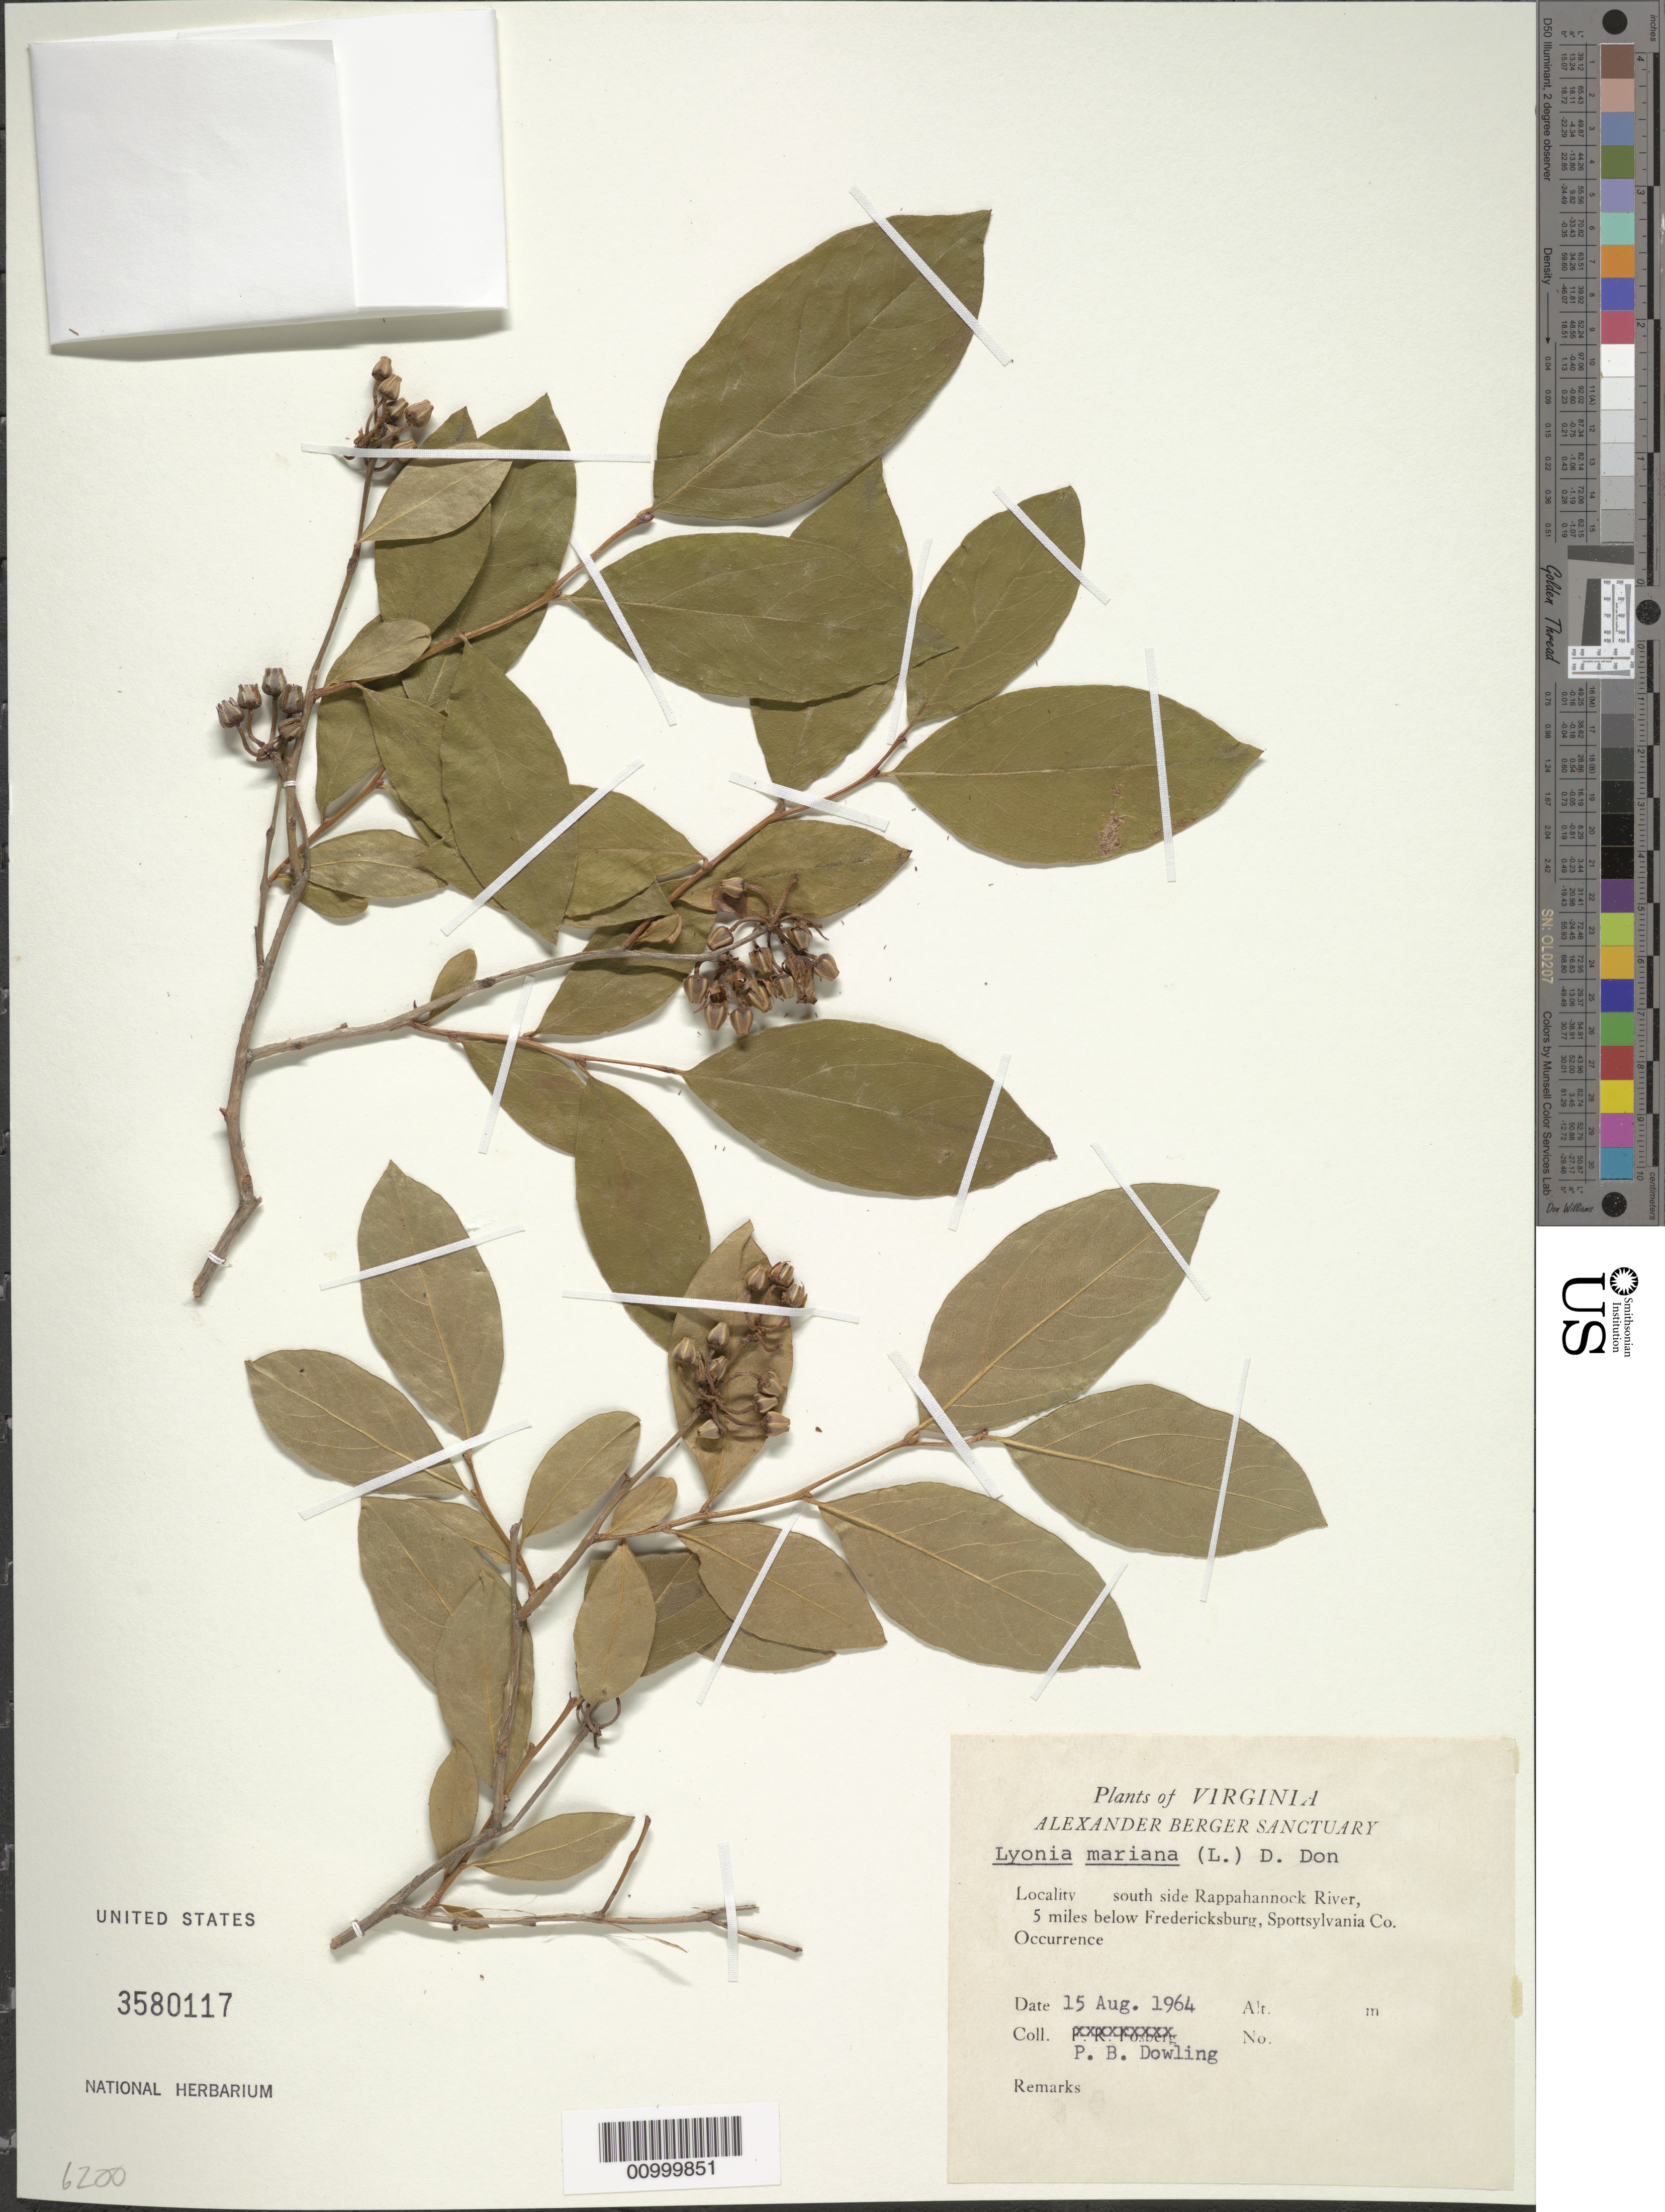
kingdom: Plantae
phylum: Tracheophyta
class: Magnoliopsida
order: Ericales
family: Ericaceae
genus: Lyonia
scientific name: Lyonia mariana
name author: (L.) D. Don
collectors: P. Dowling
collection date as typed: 15 Aug 1964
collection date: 1964-08-15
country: United States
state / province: Virginia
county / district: Spotsylvania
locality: South side Rappahannock River, 5 miles below Fredericksburg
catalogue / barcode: US 3580117